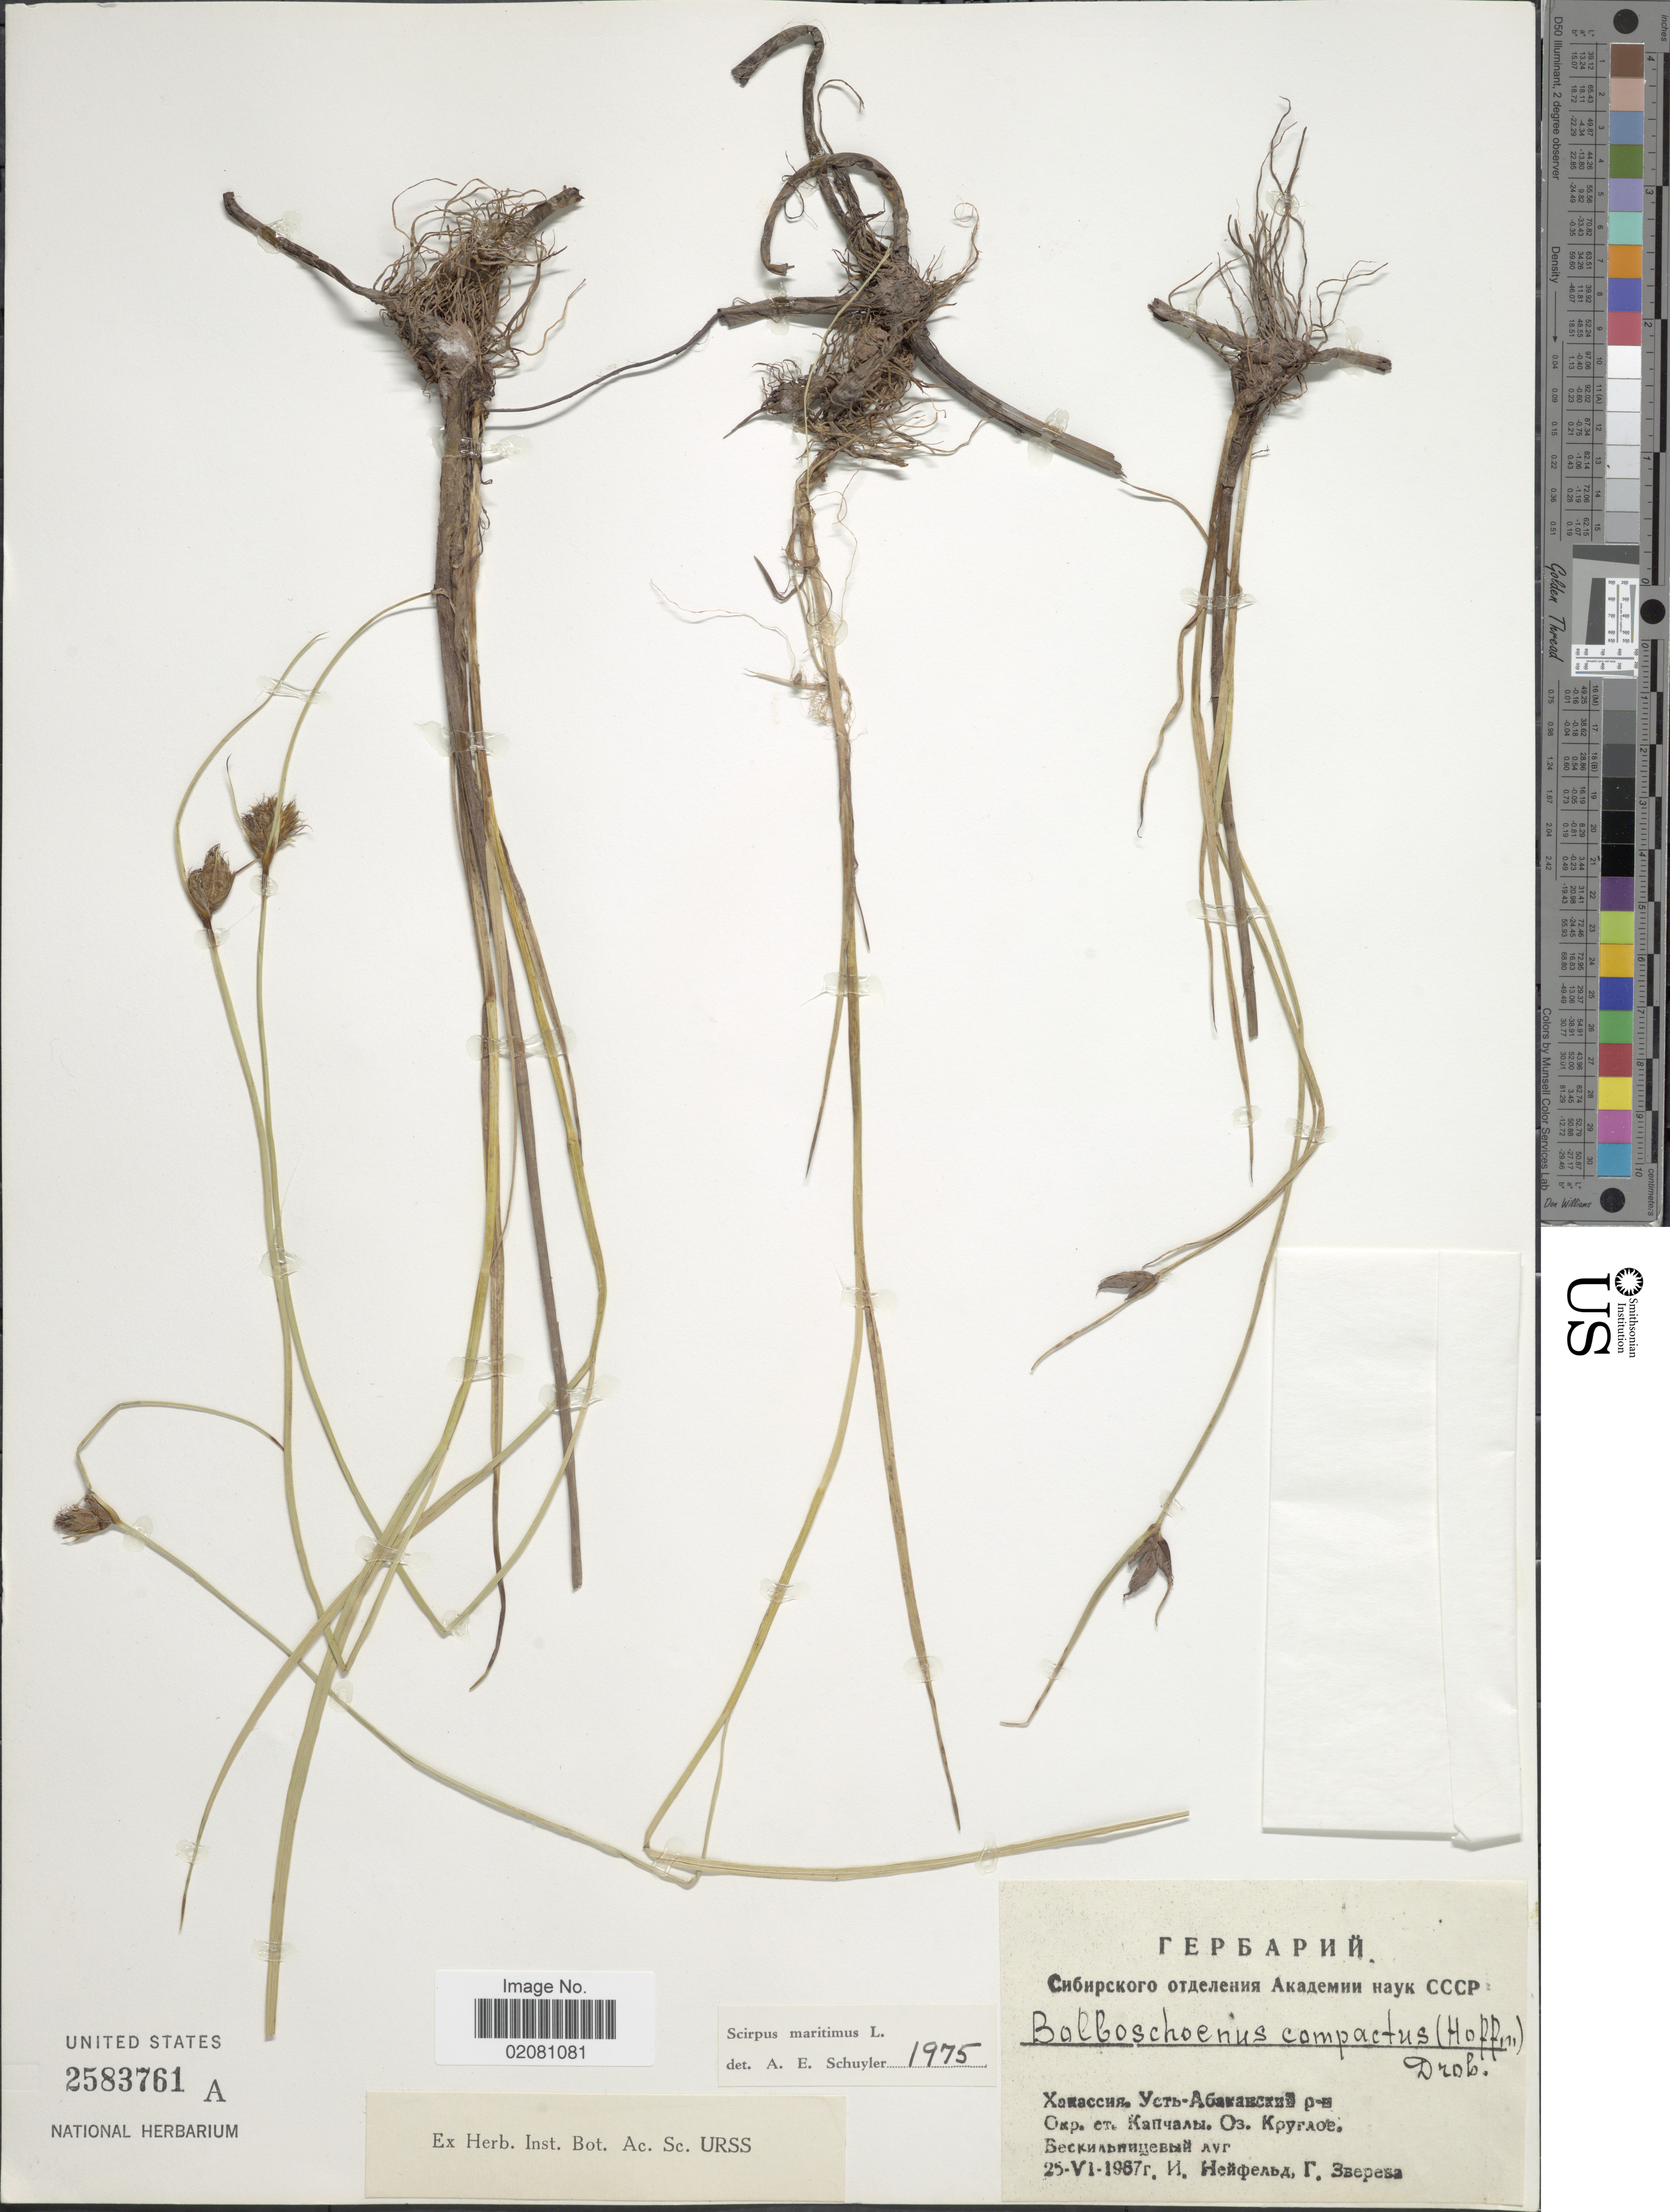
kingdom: Plantae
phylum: Tracheophyta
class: Liliopsida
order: Poales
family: Cyperaceae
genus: Bolboschoenus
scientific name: Bolboschoenus maritimus subsp. maritimus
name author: (L.) Palla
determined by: Strong, Mark T., (BOT), Smithsonian Institution - National Museum of Natural History (UNITED STATES)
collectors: I. Neifeld & G. Zvereva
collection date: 1987-06-25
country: Russian Federation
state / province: Khakassia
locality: Vicinity of Kapchaly, Lake Krugloye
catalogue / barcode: US 2583761A